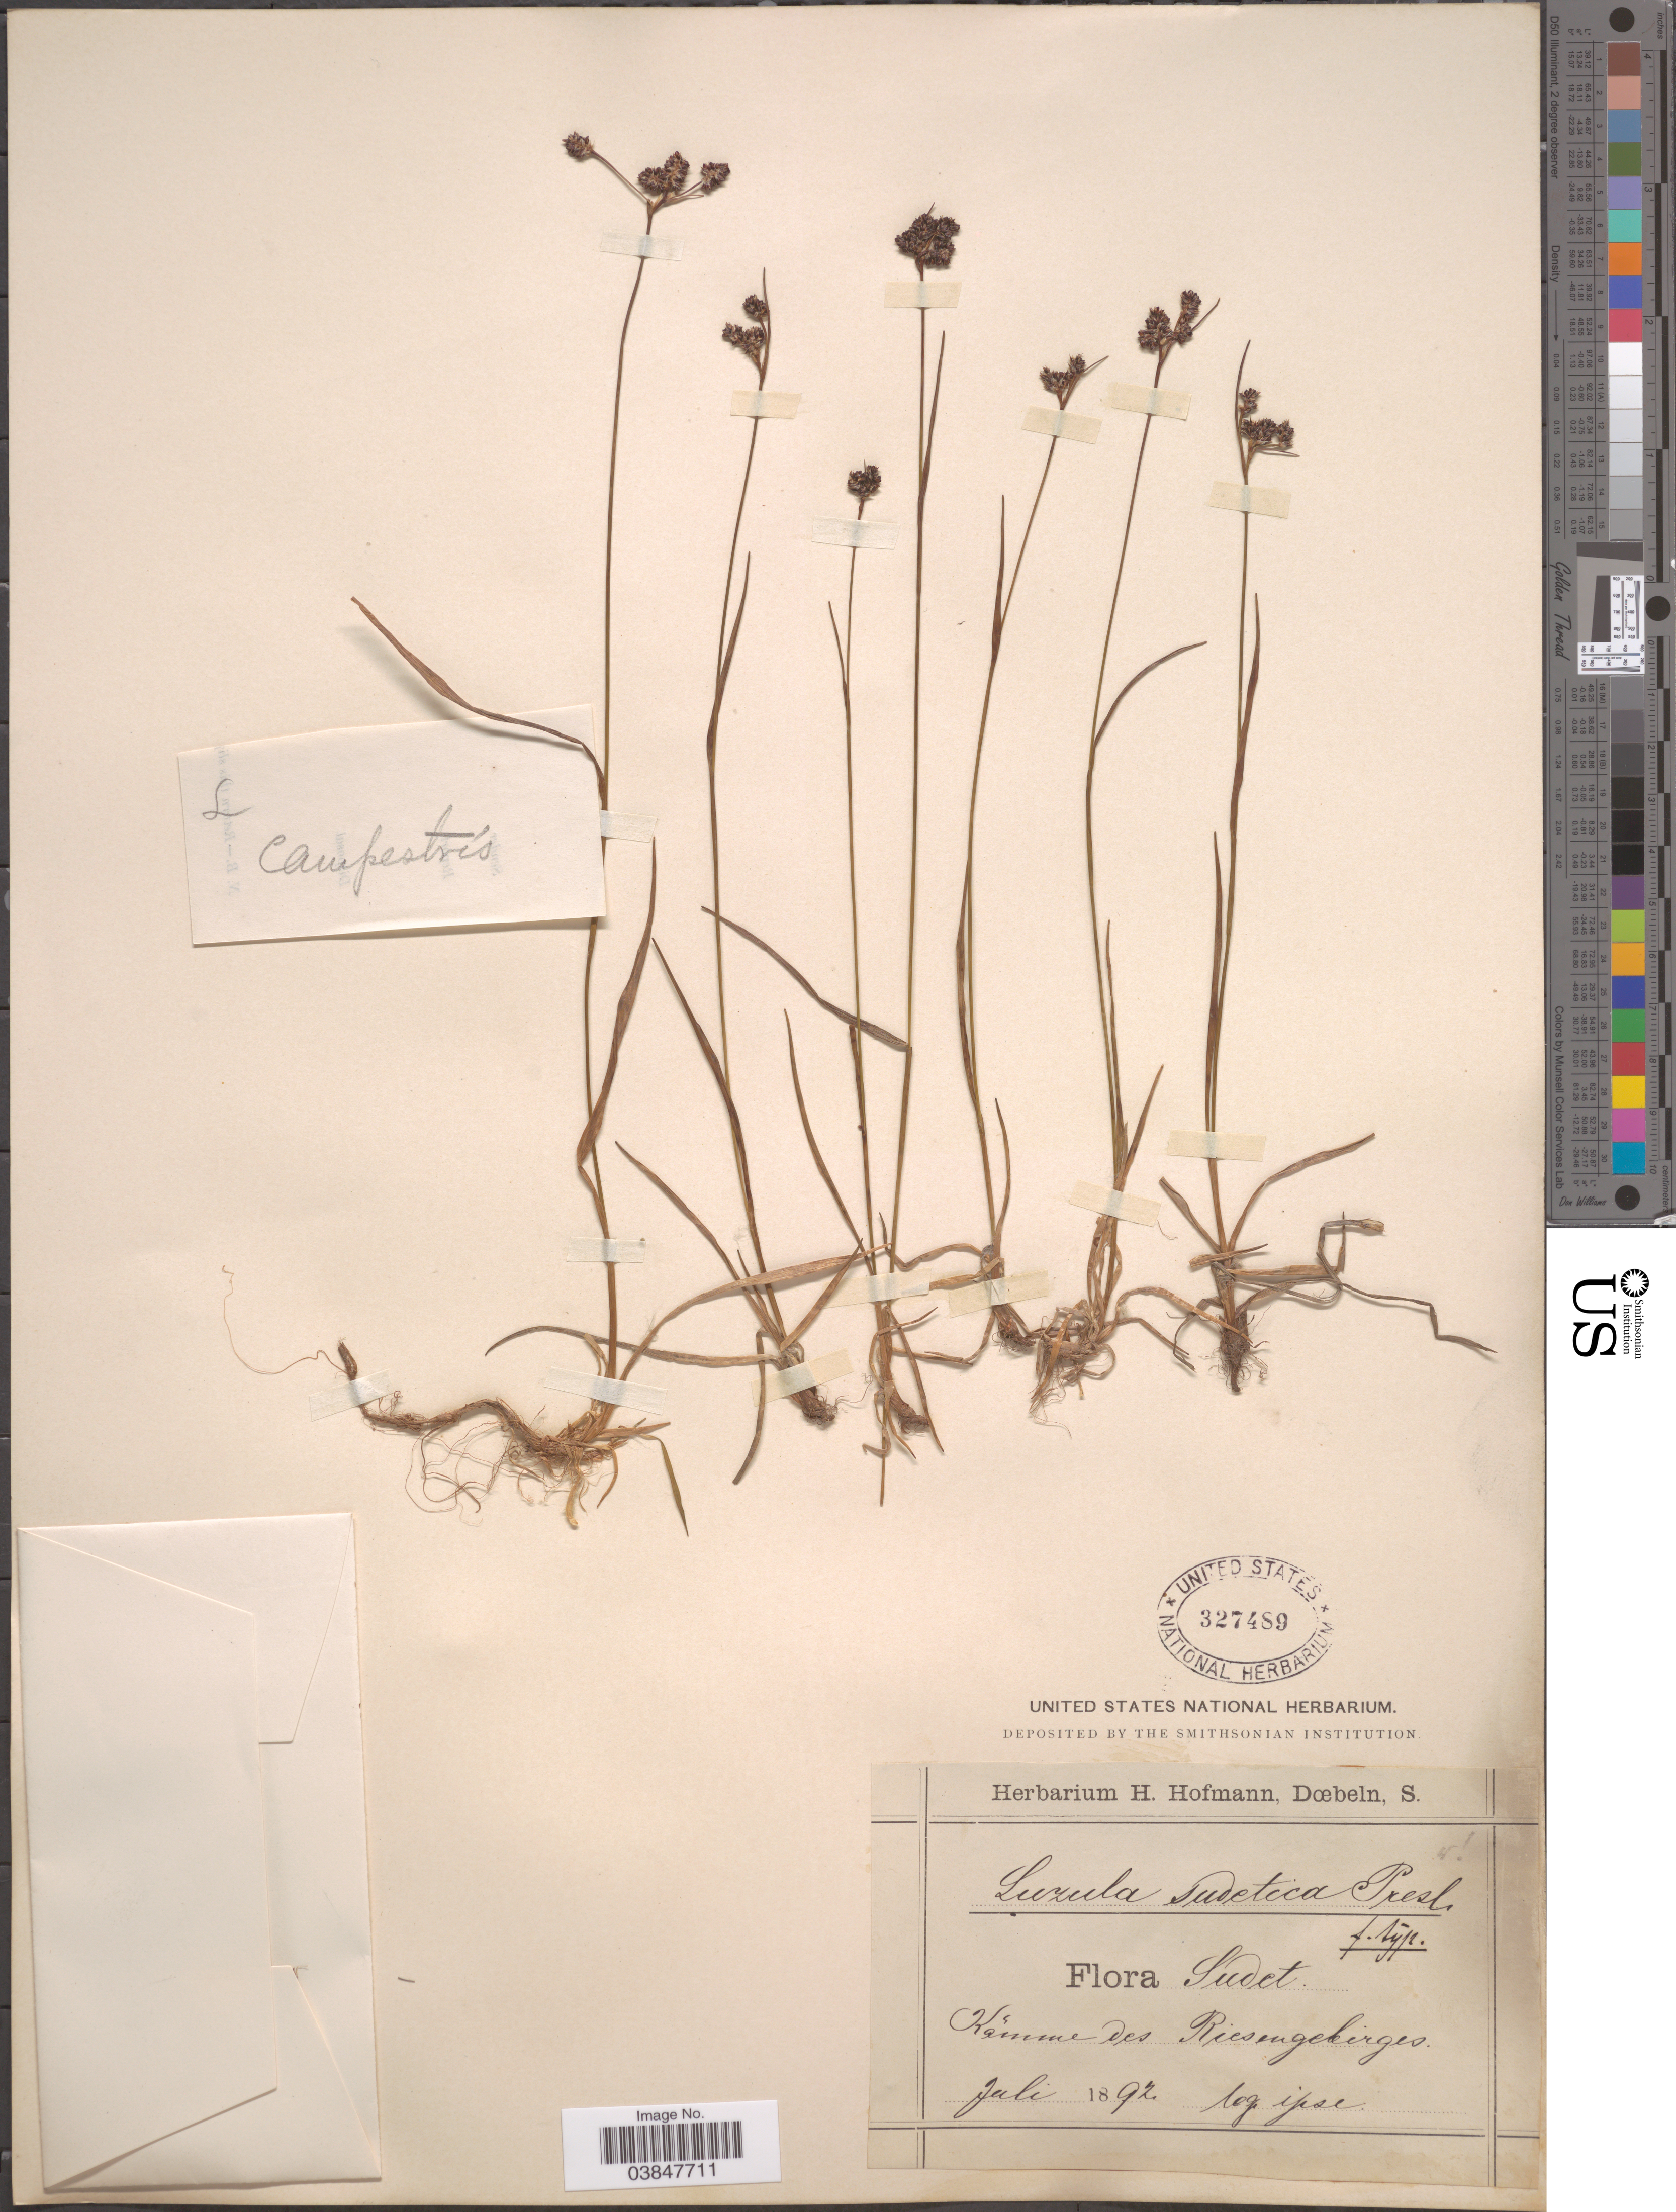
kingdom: Plantae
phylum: Tracheophyta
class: Liliopsida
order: Poales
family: Juncaceae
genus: Luzula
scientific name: Luzula campestris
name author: (L.) DC.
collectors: H. Hofmann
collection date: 1892-07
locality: Sudet. Kamme des Riesengebirges.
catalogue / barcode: US 327489